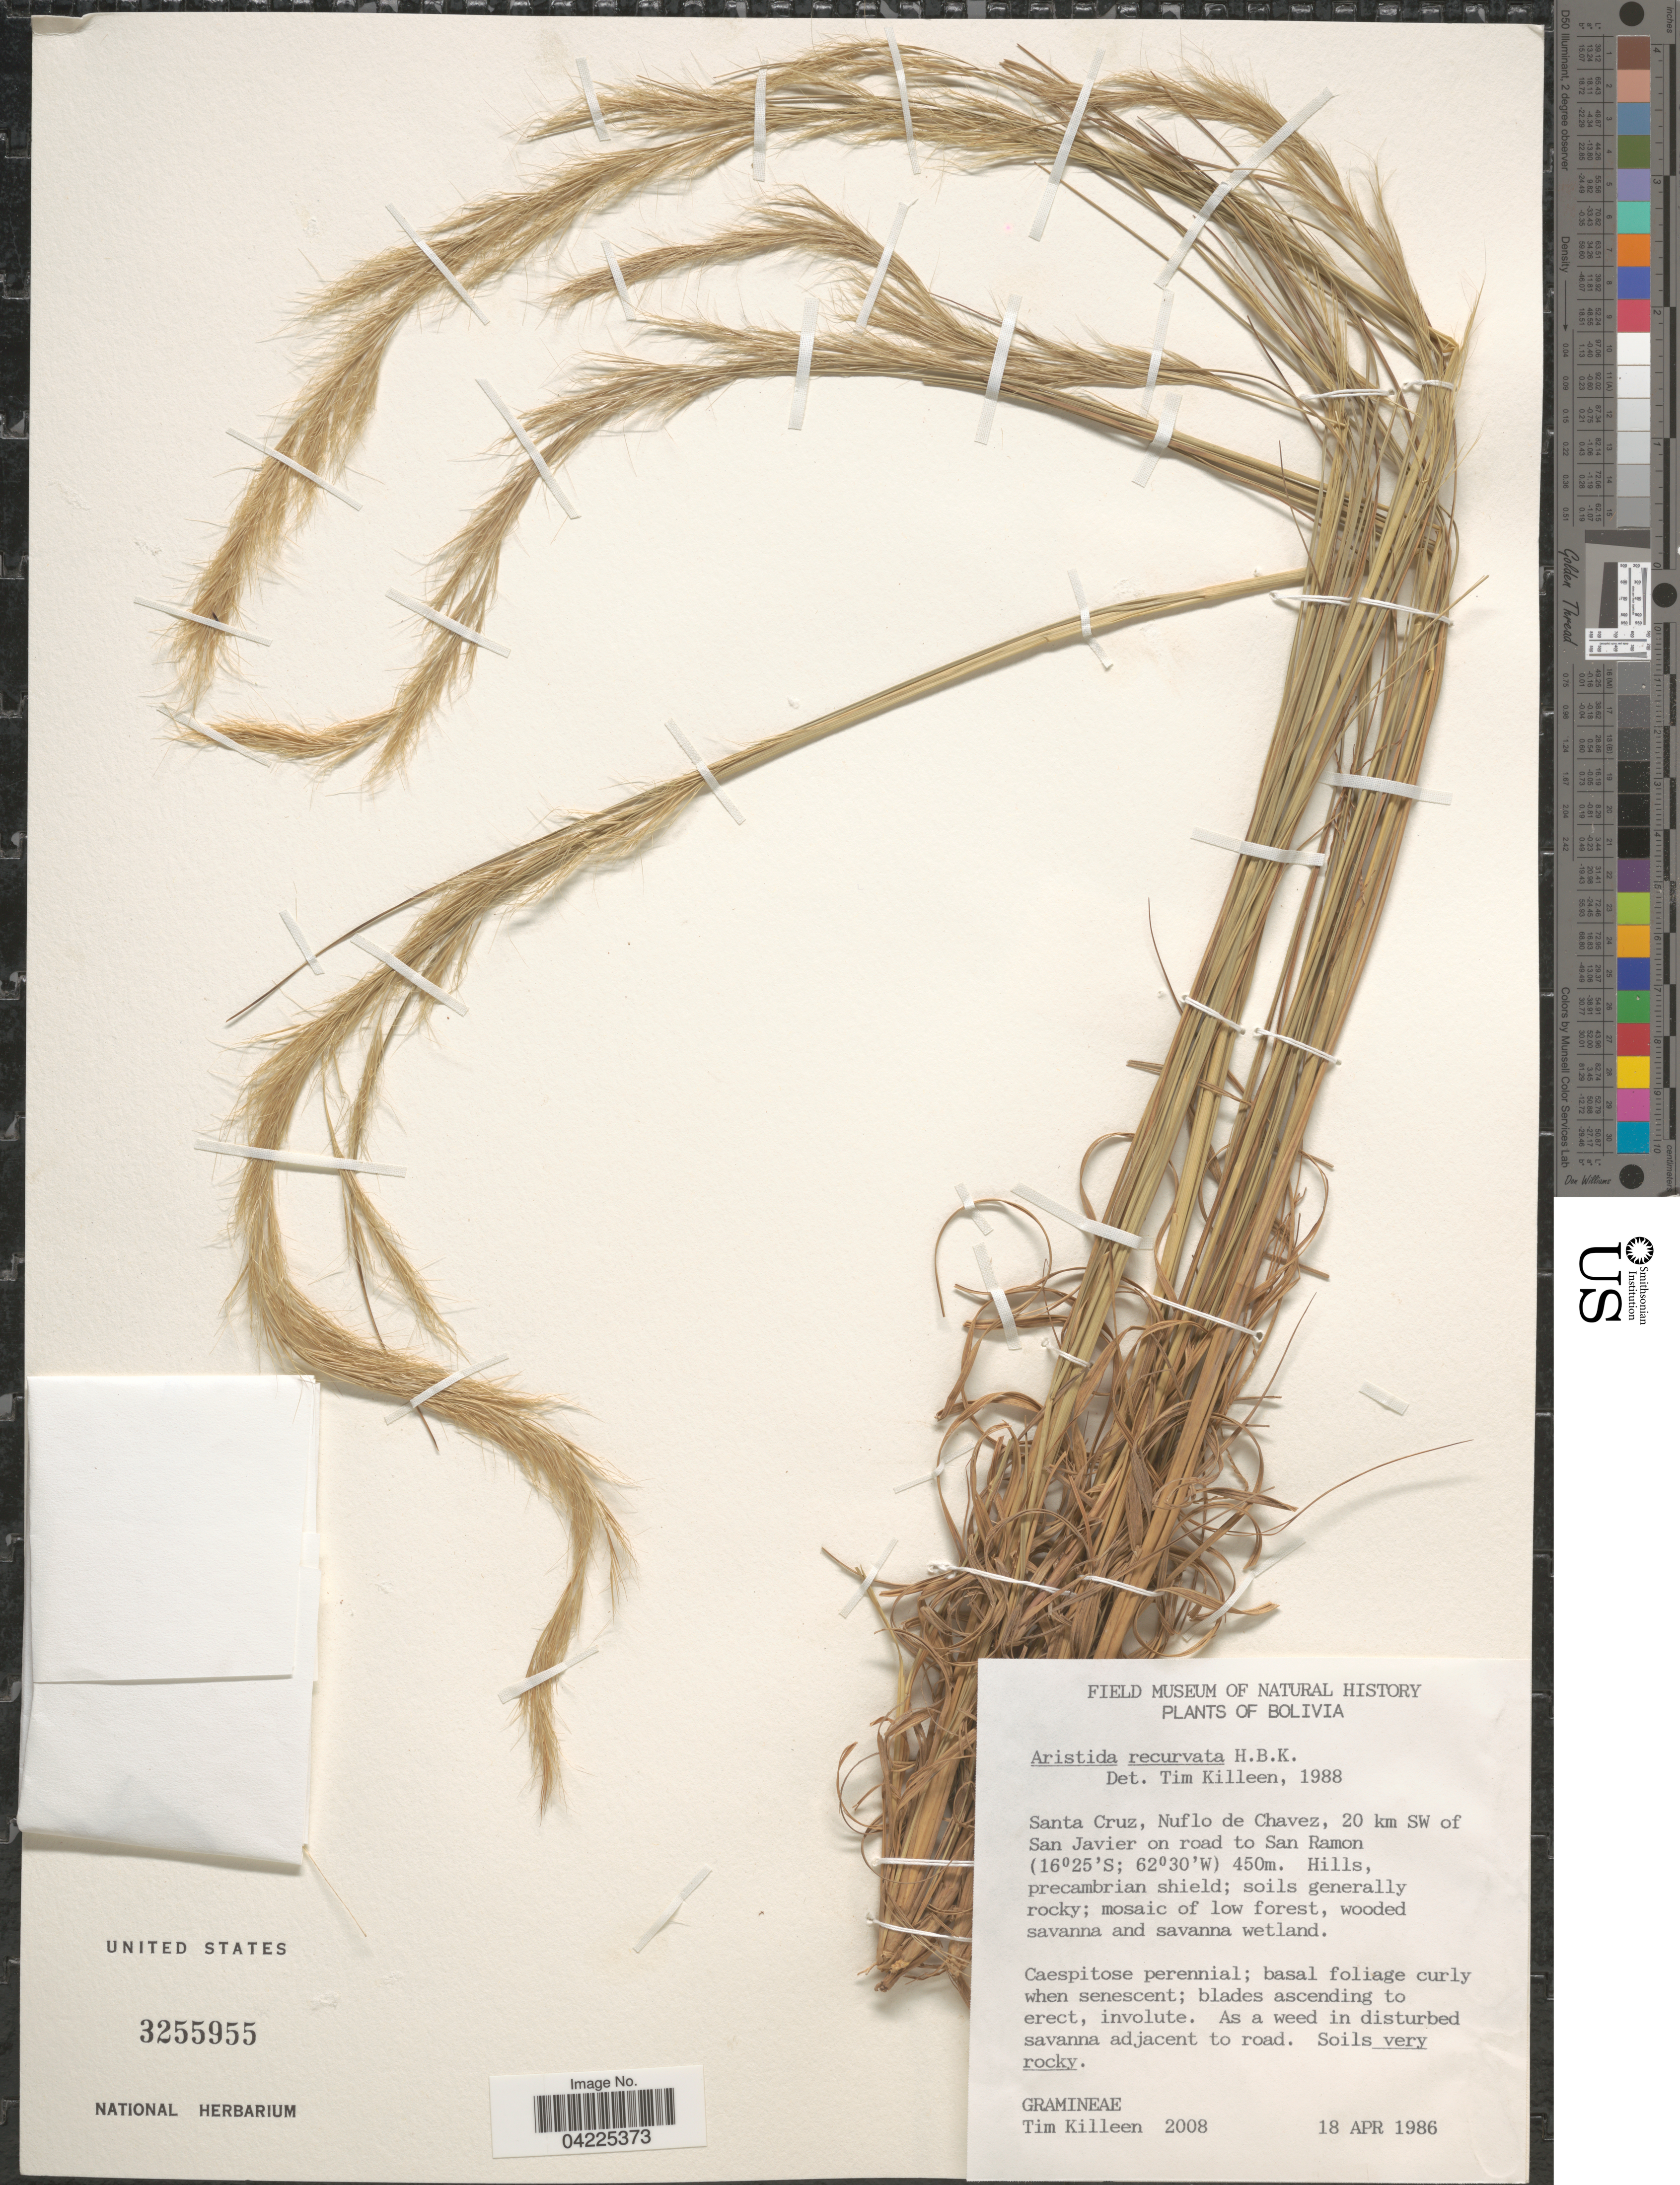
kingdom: Plantae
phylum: Tracheophyta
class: Liliopsida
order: Poales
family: Poaceae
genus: Aristida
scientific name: Aristida recurvata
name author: Kunth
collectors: T. J. Killeen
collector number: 2008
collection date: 1986-04-18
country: Bolivia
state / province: Santa Cruz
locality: Santa Cruz, Nuflo de Chavez, 20 km SW of San Javier on road to San Ramon.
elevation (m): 450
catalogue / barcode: US 3255955